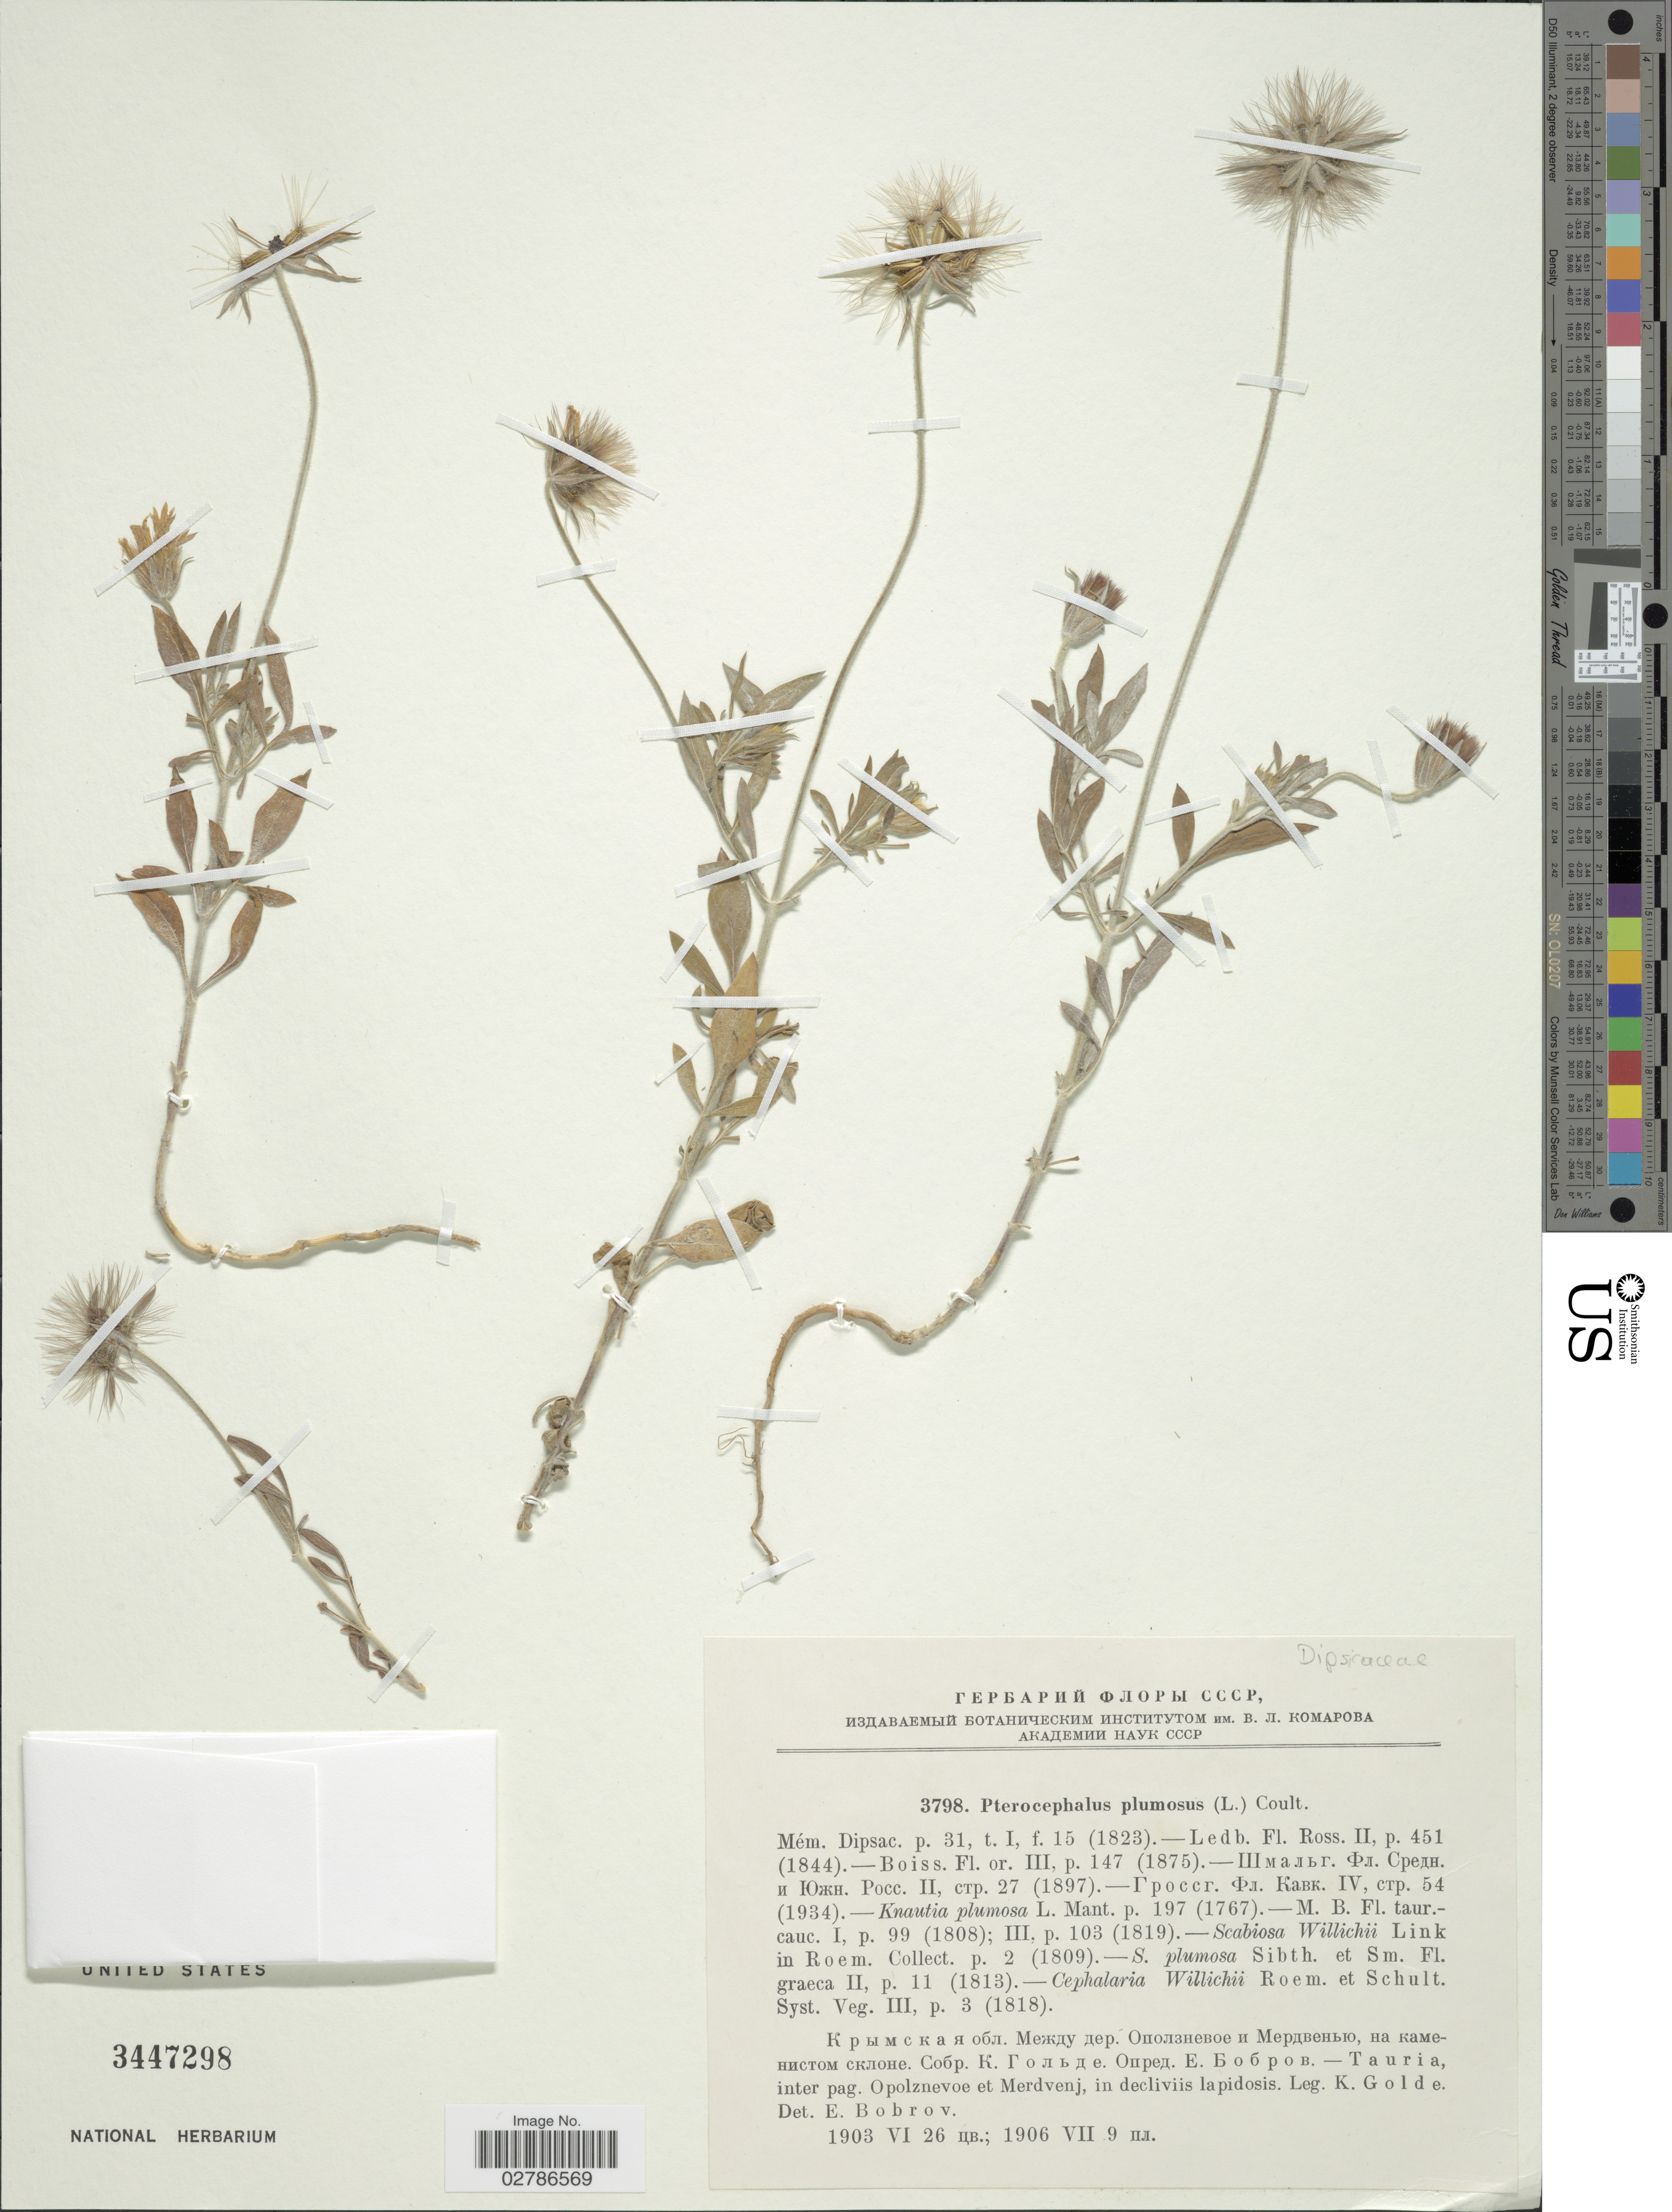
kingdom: Plantae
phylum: Tracheophyta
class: Magnoliopsida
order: Dipsacales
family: Caprifoliaceae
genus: Pterocephalus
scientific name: Pterocephalus plumosus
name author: (L.) Coult.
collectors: K. Golde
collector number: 3798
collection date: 1903-06-26/1906-07-09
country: Ukraine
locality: Tauria, inter pag, Opolznevoe et Merdvenj, in decliviis la pidosis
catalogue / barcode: US 3447298